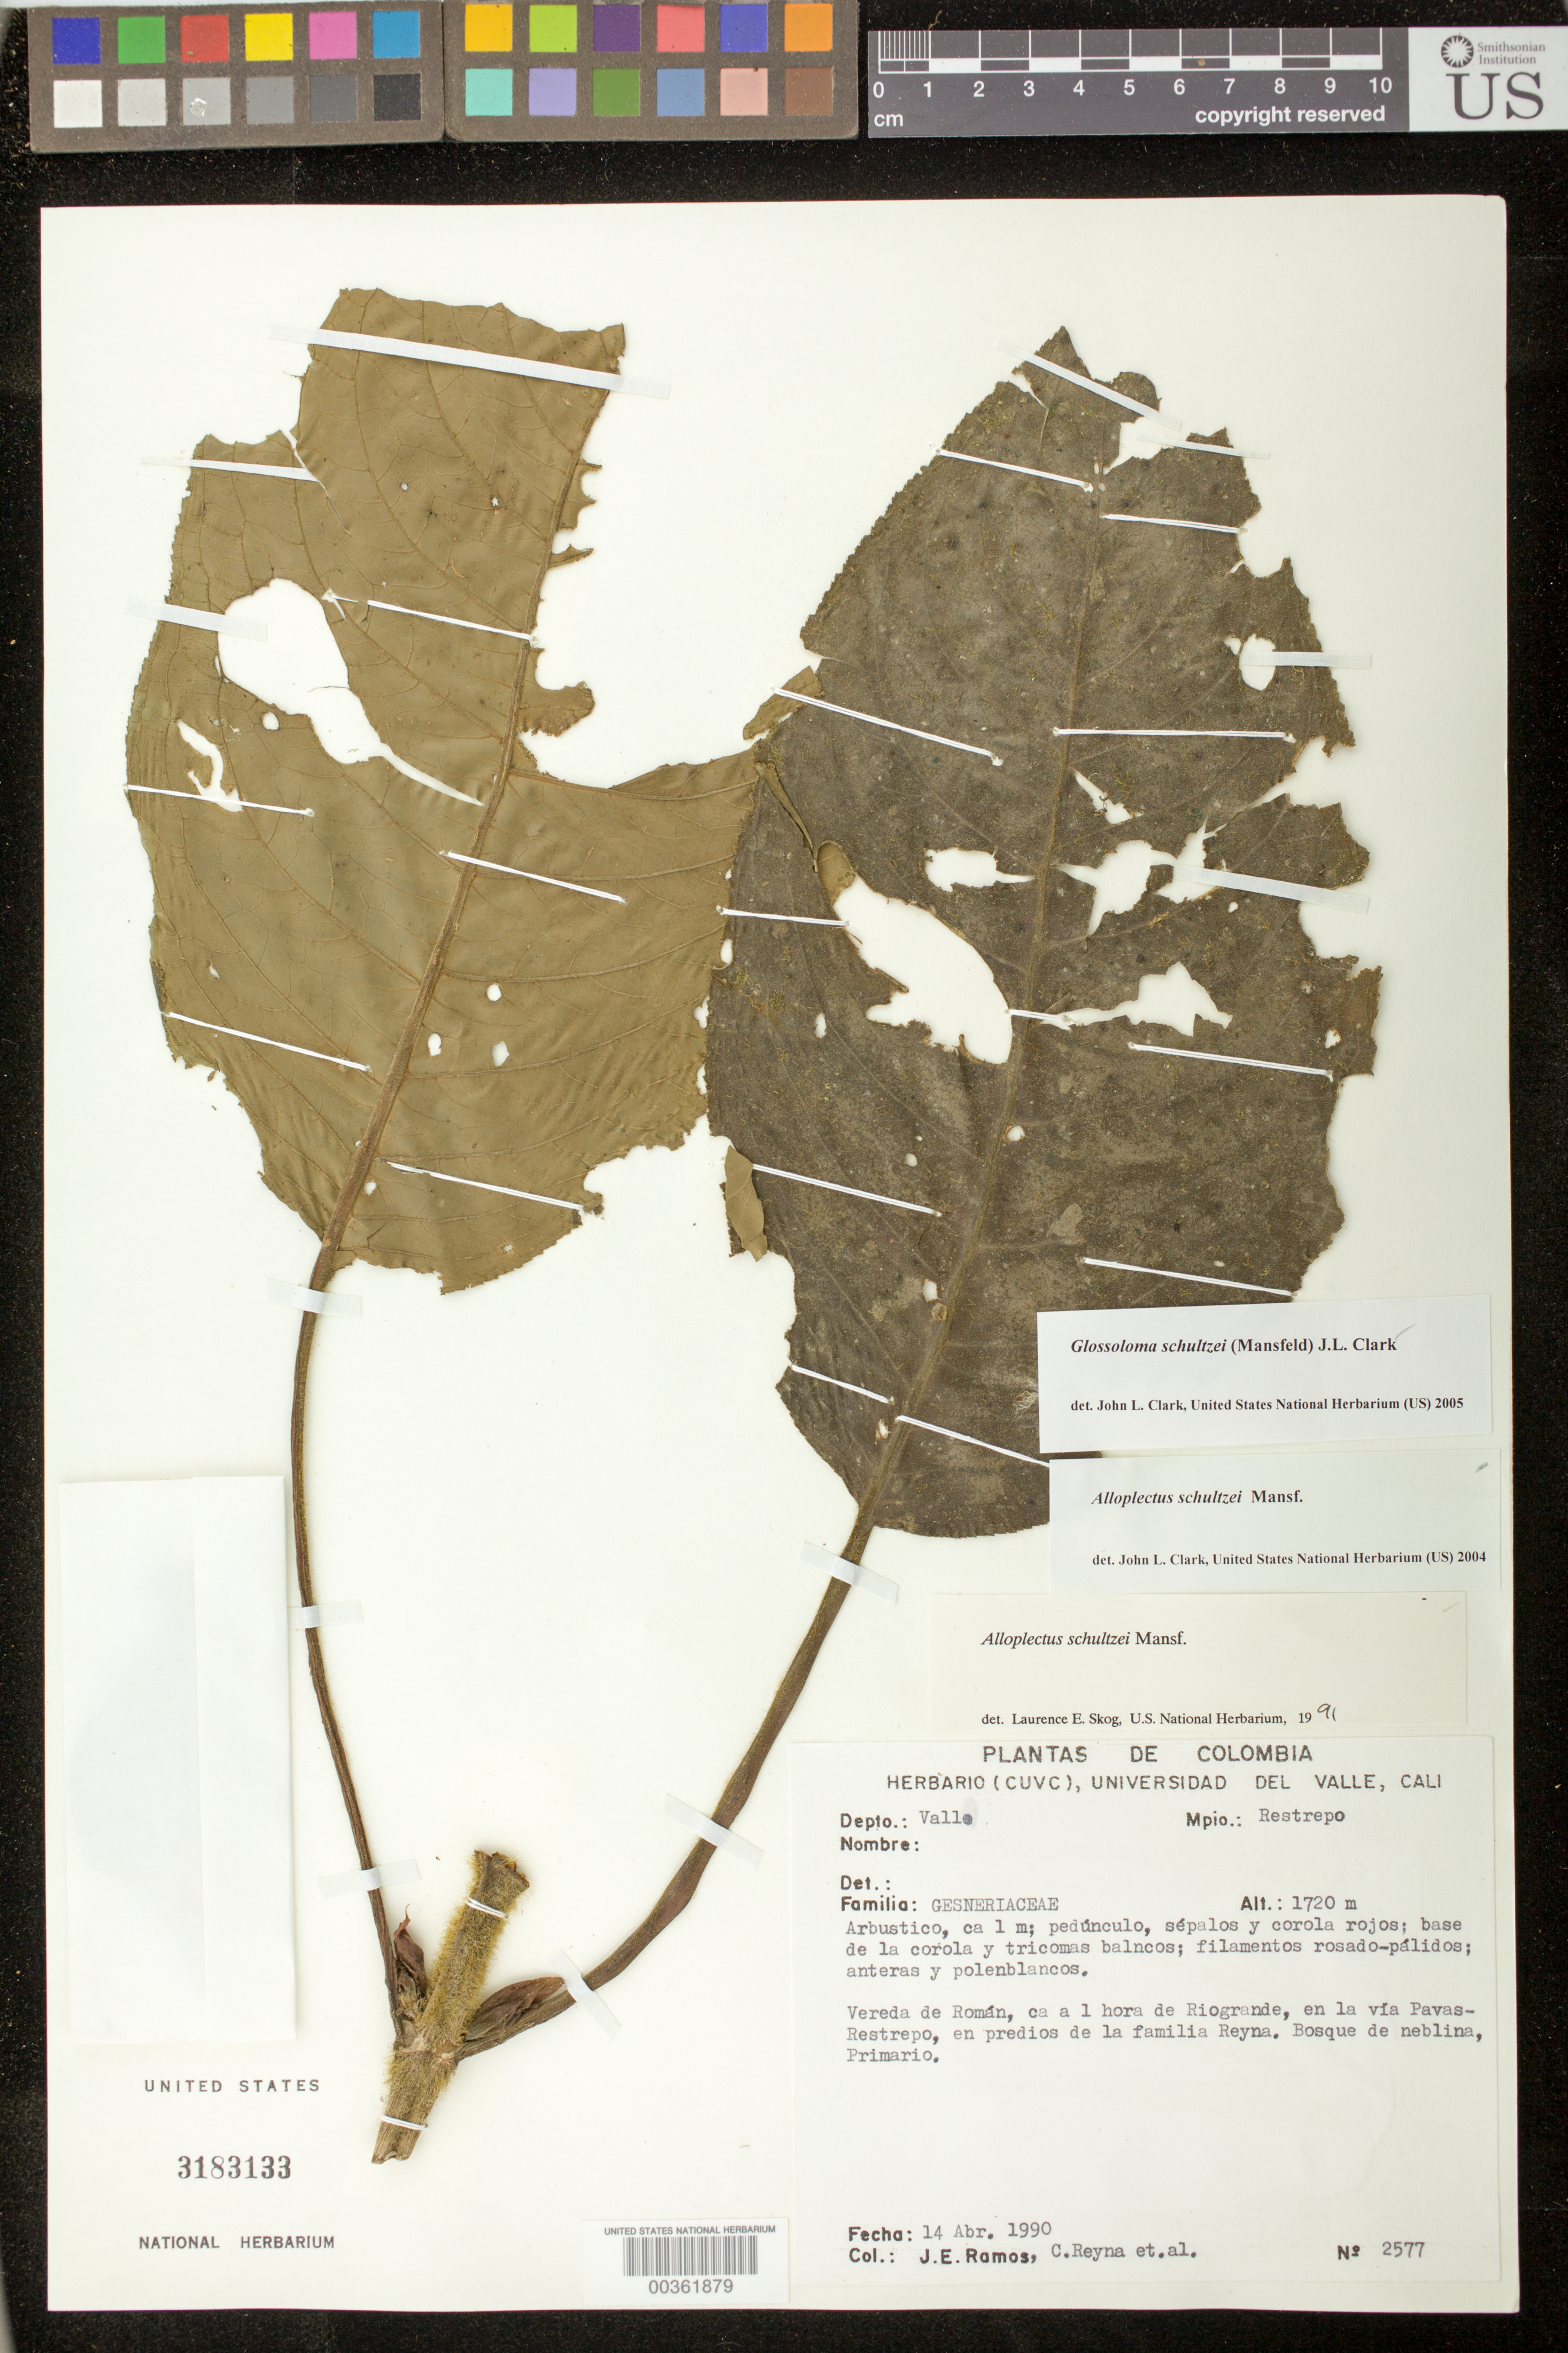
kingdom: Plantae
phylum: Tracheophyta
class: Magnoliopsida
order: Lamiales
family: Gesneriaceae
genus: Glossoloma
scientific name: Glossoloma schultzei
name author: (Mansf.) J.L. Clark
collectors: J. E. Ramos, C. Reyna & et al.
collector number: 2577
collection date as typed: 14 Apr 1990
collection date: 1990-04-14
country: Colombia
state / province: Valle del Cauca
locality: Depto. Valle, mpio. Restrepo, vereda de Román, ca a 1 hora de Riogrande, en la via Pavas - Restrepo, …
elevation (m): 1720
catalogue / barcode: US 3183133